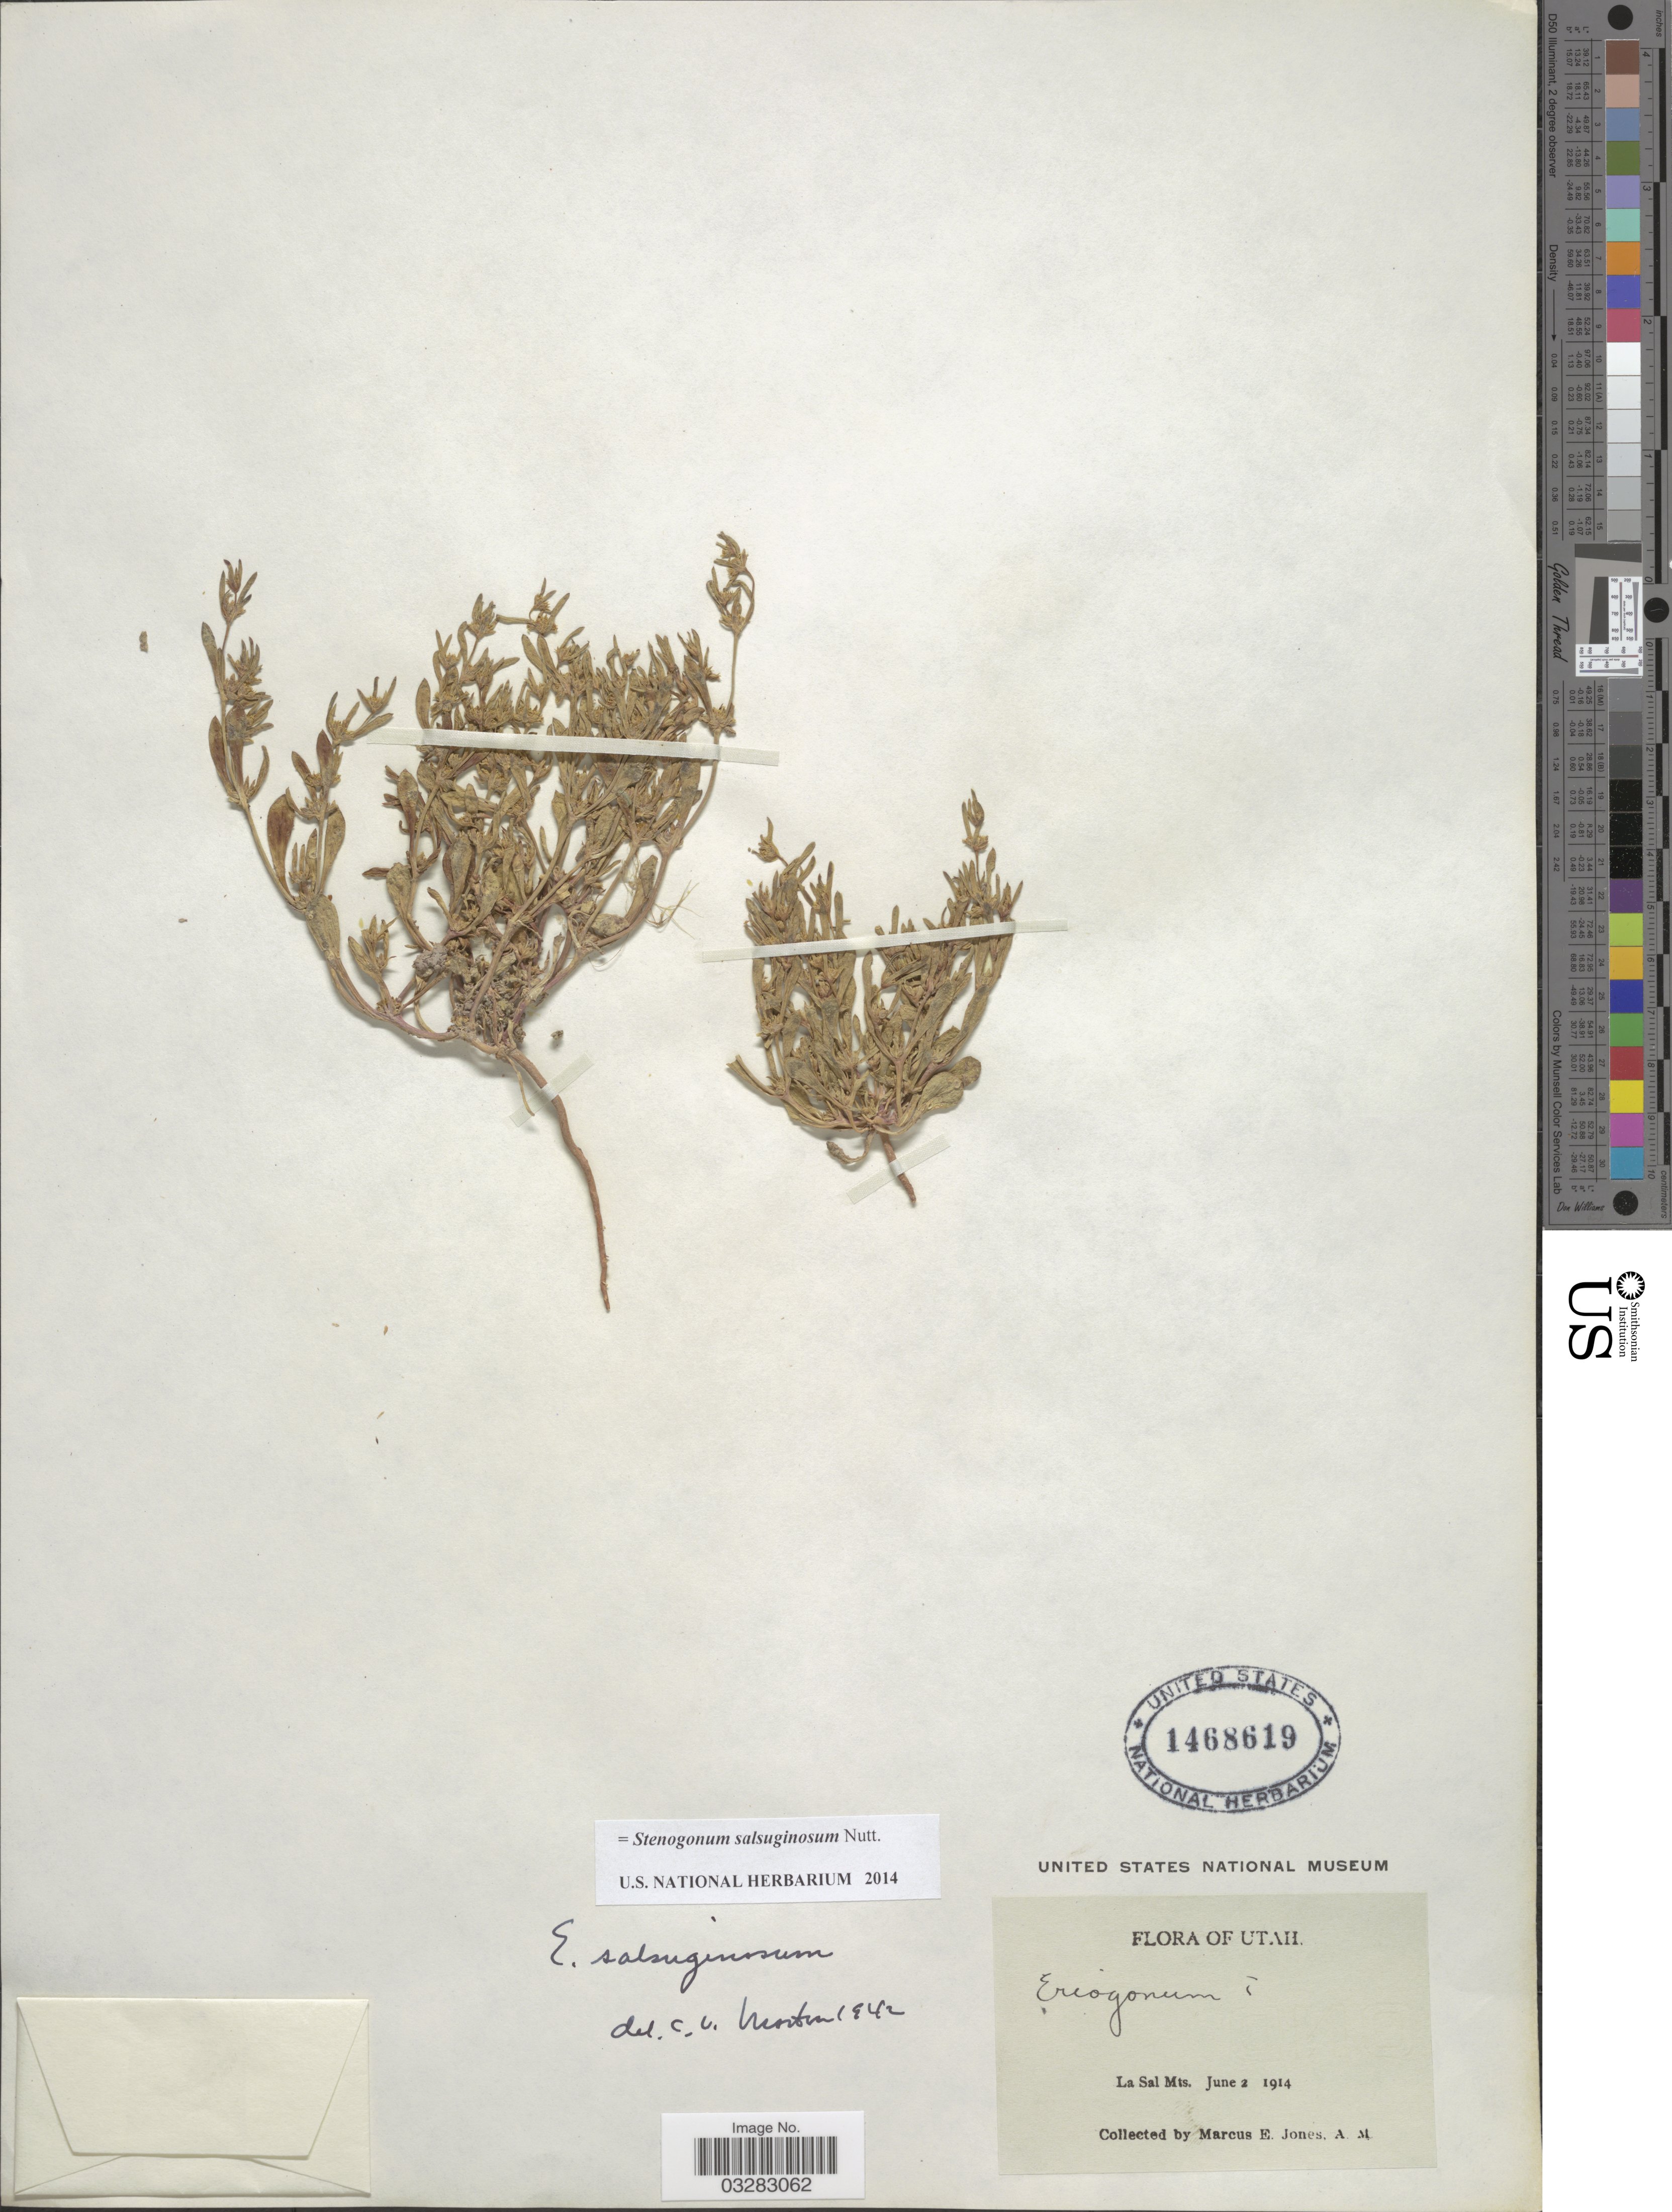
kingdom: Plantae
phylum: Tracheophyta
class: Magnoliopsida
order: Caryophyllales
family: Polygonaceae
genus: Stenogonum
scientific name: Stenogonum salsuginosum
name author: Nutt.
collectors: M. E. Jones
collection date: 1914-06-02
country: United States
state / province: Utah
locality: La Sal Mts.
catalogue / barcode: US 1468619